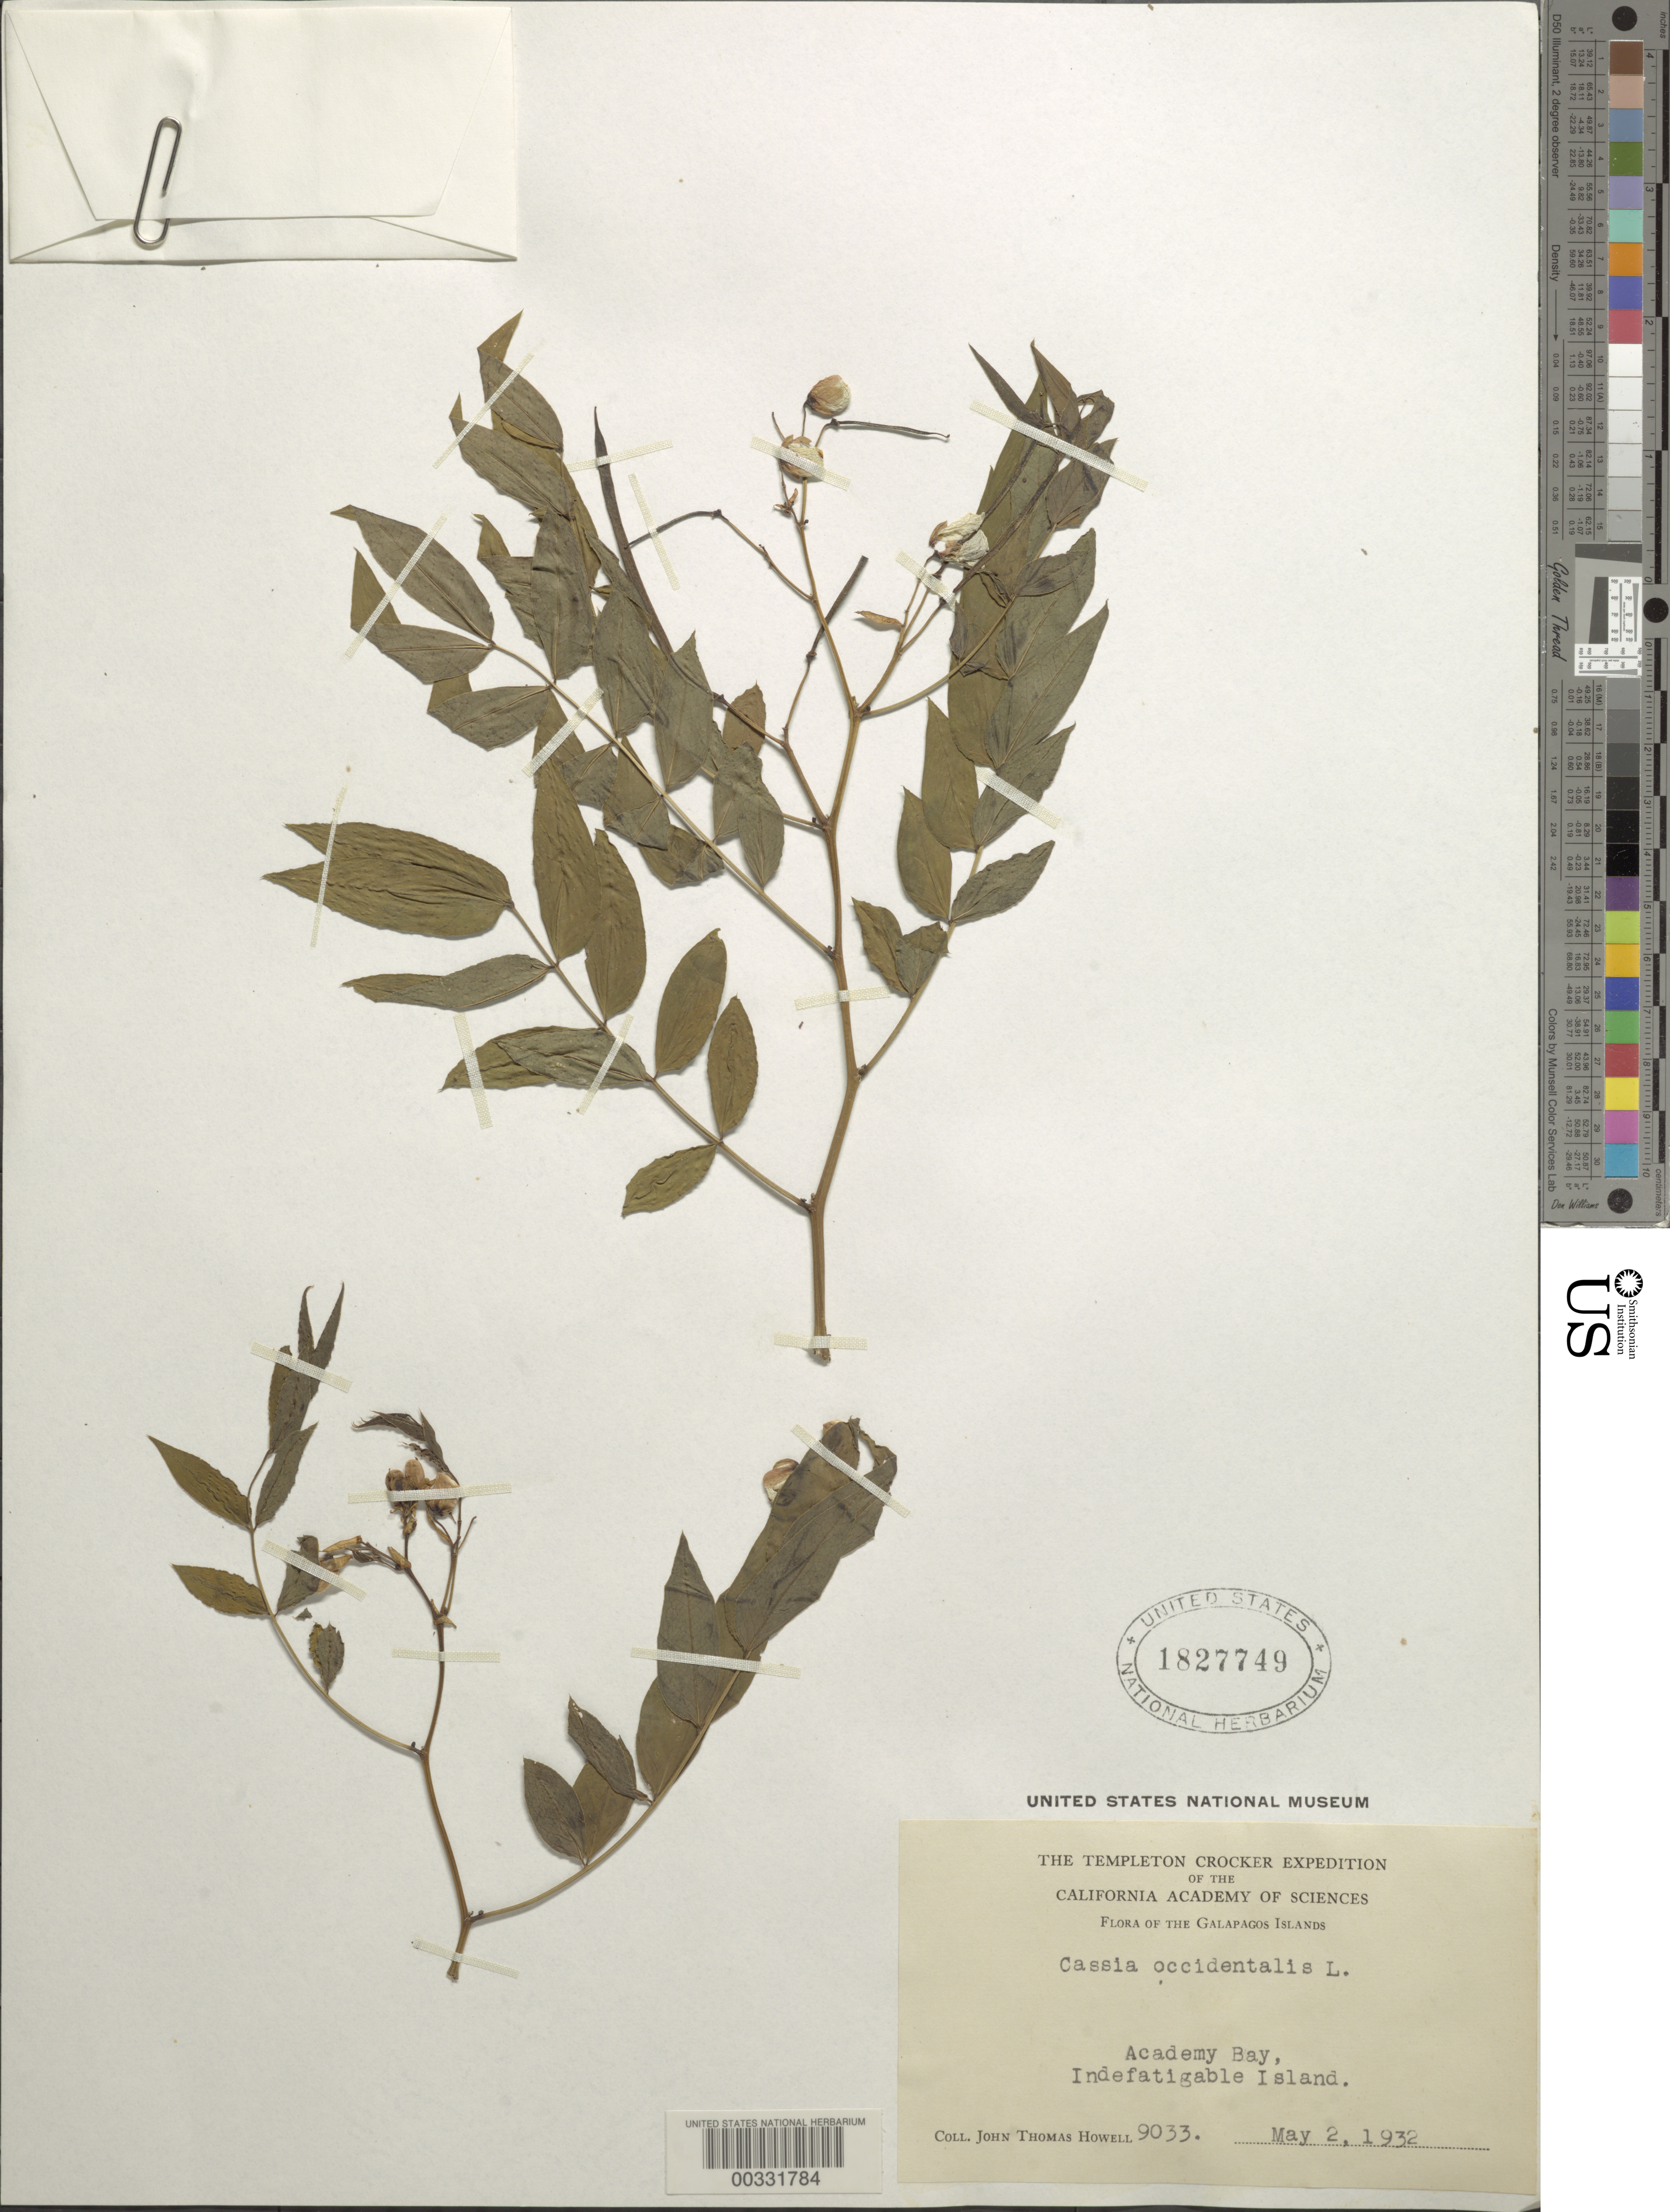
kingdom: Plantae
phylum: Tracheophyta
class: Magnoliopsida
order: Fabales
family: Fabaceae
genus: Senna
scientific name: Senna occidentalis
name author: (L.) Link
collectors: J. T. Howell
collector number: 9033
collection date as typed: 02 May 1932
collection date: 1932-05-02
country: Ecuador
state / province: Colón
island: Santa Cruz [Indefatigable, Chaves]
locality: Academy Bay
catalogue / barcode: US 1827749